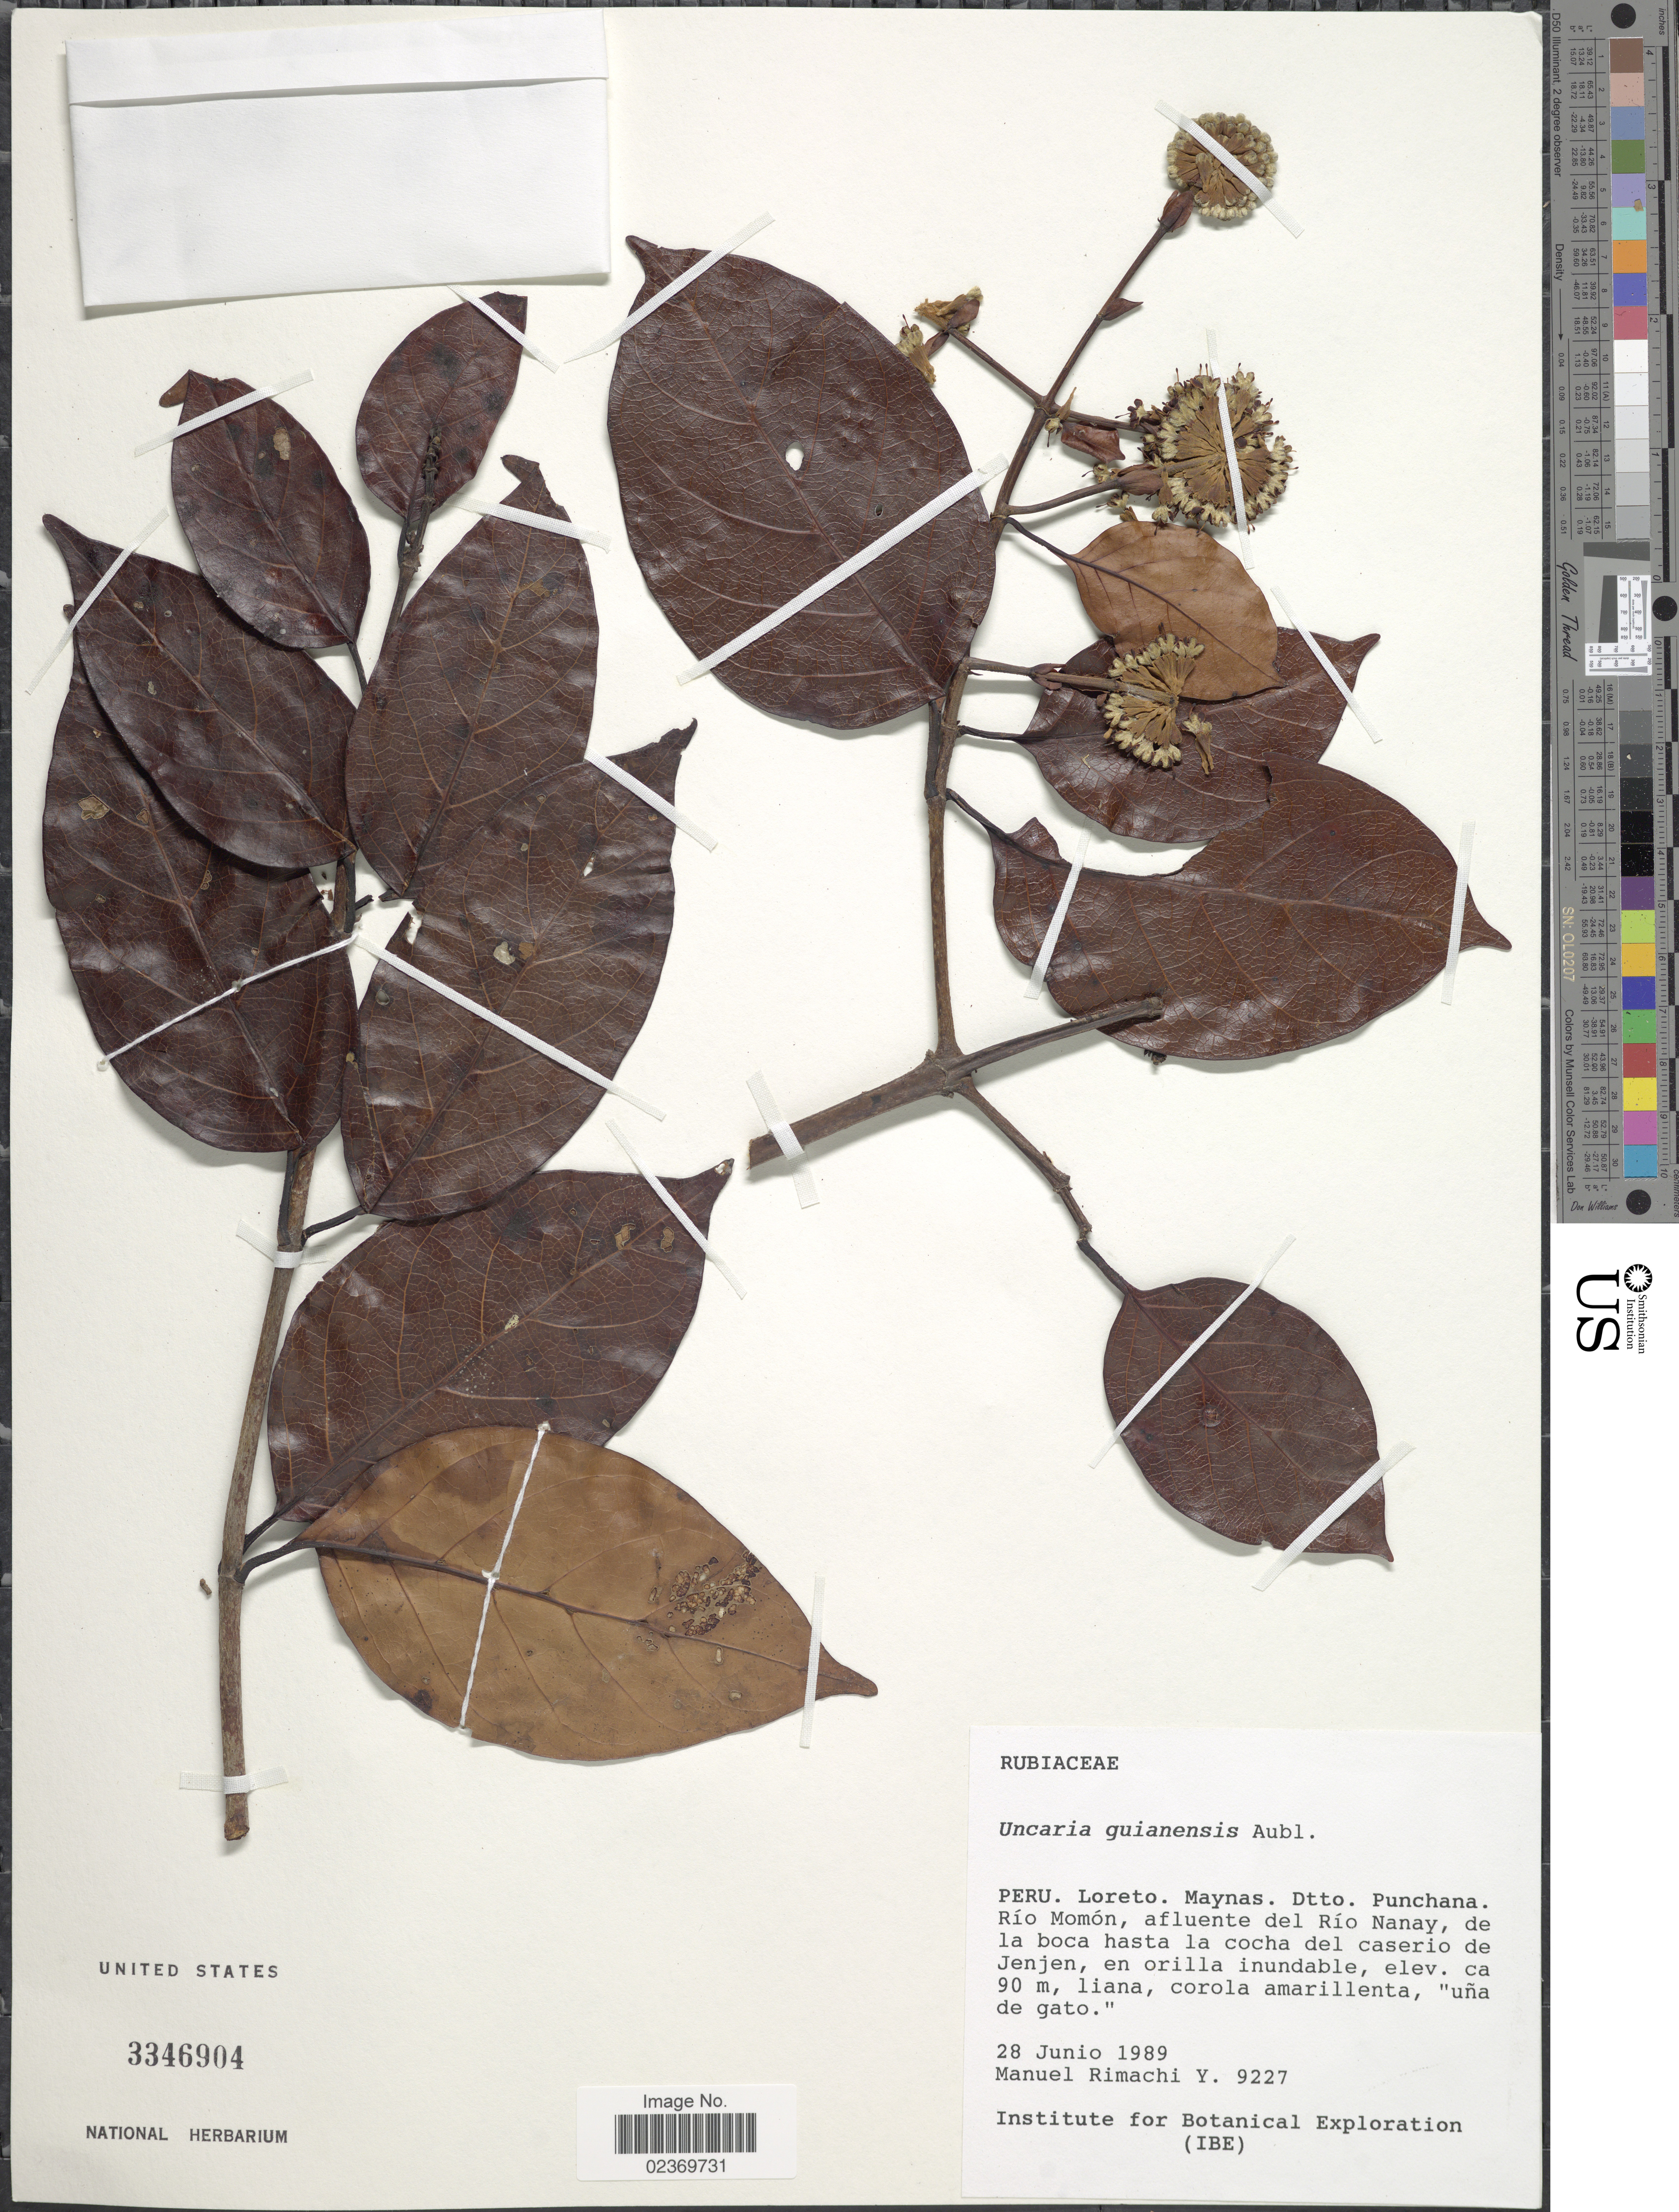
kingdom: Plantae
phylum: Tracheophyta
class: Magnoliopsida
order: Gentianales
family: Rubiaceae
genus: Uncaria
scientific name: Uncaria guianensis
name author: (Aubl.) J.F. Gmel.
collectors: M. Rimachi Y.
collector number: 9227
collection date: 1989-06-28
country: Peru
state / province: Loreto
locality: Maynas. Dtto. Punchana. Rio Momom, afluente del Rio Nanay, de la boca hasta la cocha del caserio de Jenjen, en orilla inundable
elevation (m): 90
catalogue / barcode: US 3346904